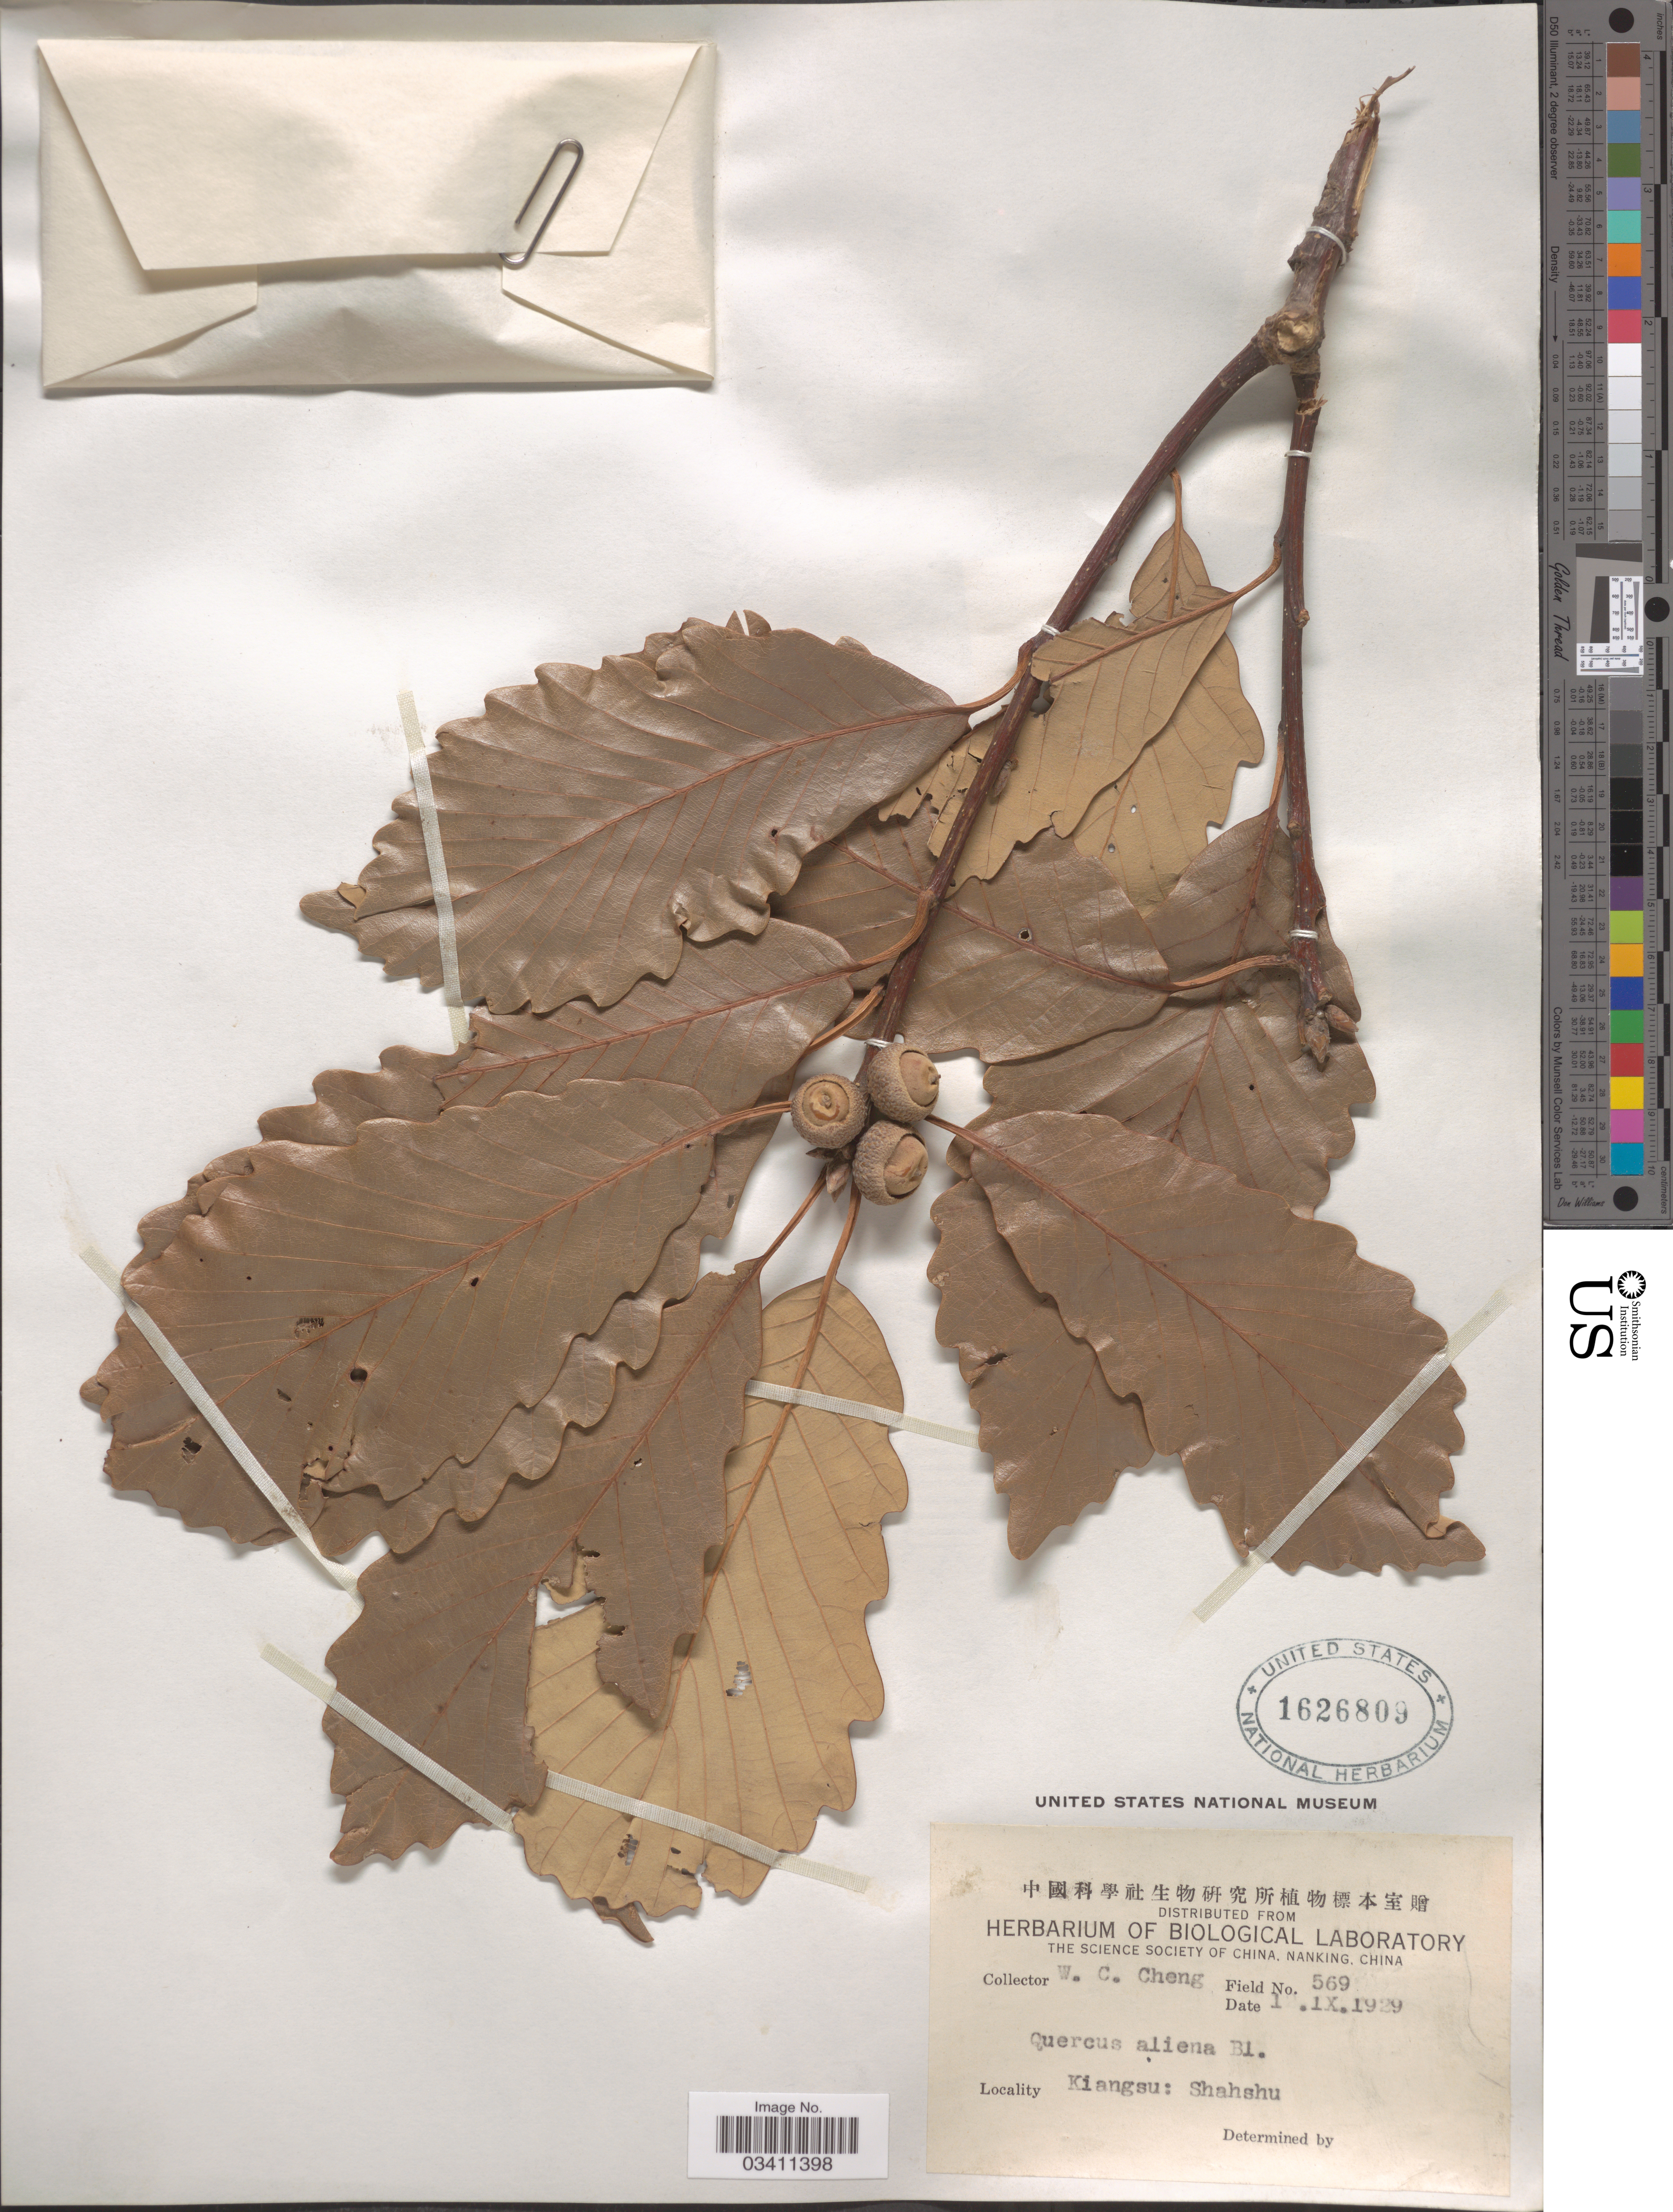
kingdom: Plantae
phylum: Tracheophyta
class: Magnoliopsida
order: Fagales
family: Fagaceae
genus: Quercus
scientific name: Quercus aliena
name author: Blume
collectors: W. C. Cheng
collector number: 569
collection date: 1929-09-01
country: China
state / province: Jiangsu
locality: Kiangsu: Shahshu.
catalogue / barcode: US 1626809